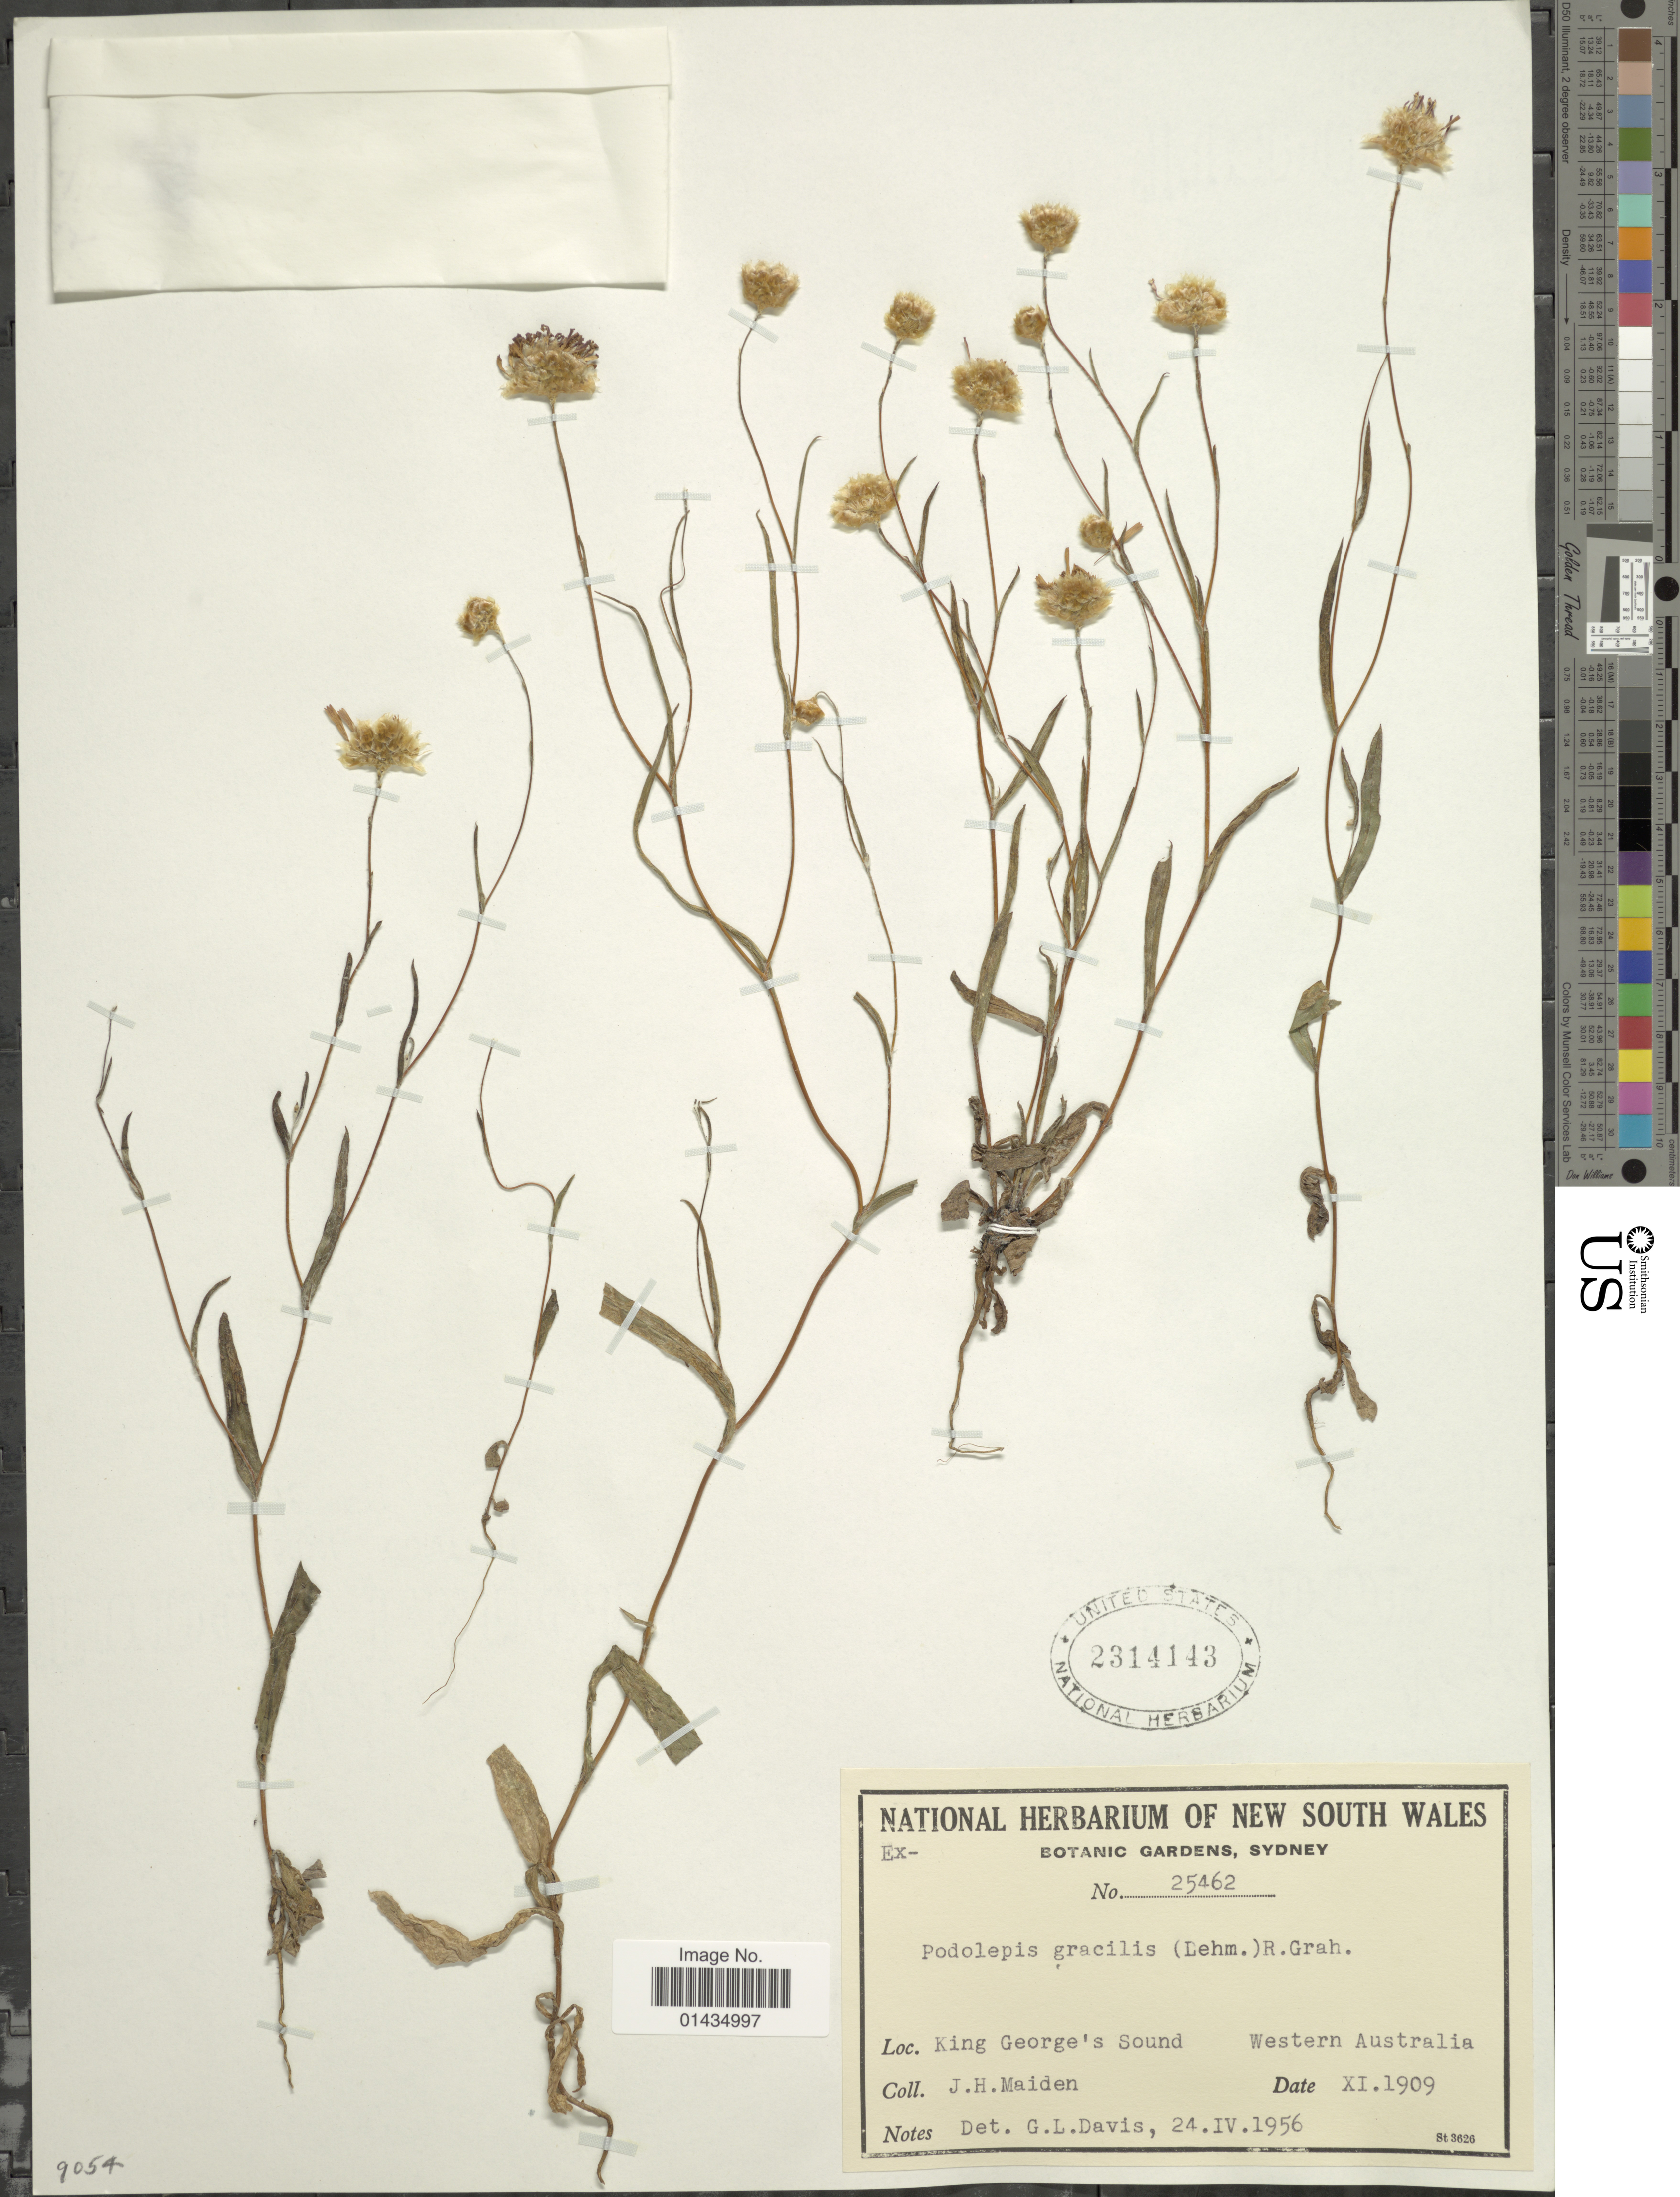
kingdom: Plantae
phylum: Tracheophyta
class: Magnoliopsida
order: Asterales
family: Asteraceae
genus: Podolepis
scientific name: Podolepis gracilis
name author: (Lehm.) Graham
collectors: J. Maiden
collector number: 25462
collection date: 1909-11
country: Australia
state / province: Western Australia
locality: King George's Sound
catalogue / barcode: US 2314143